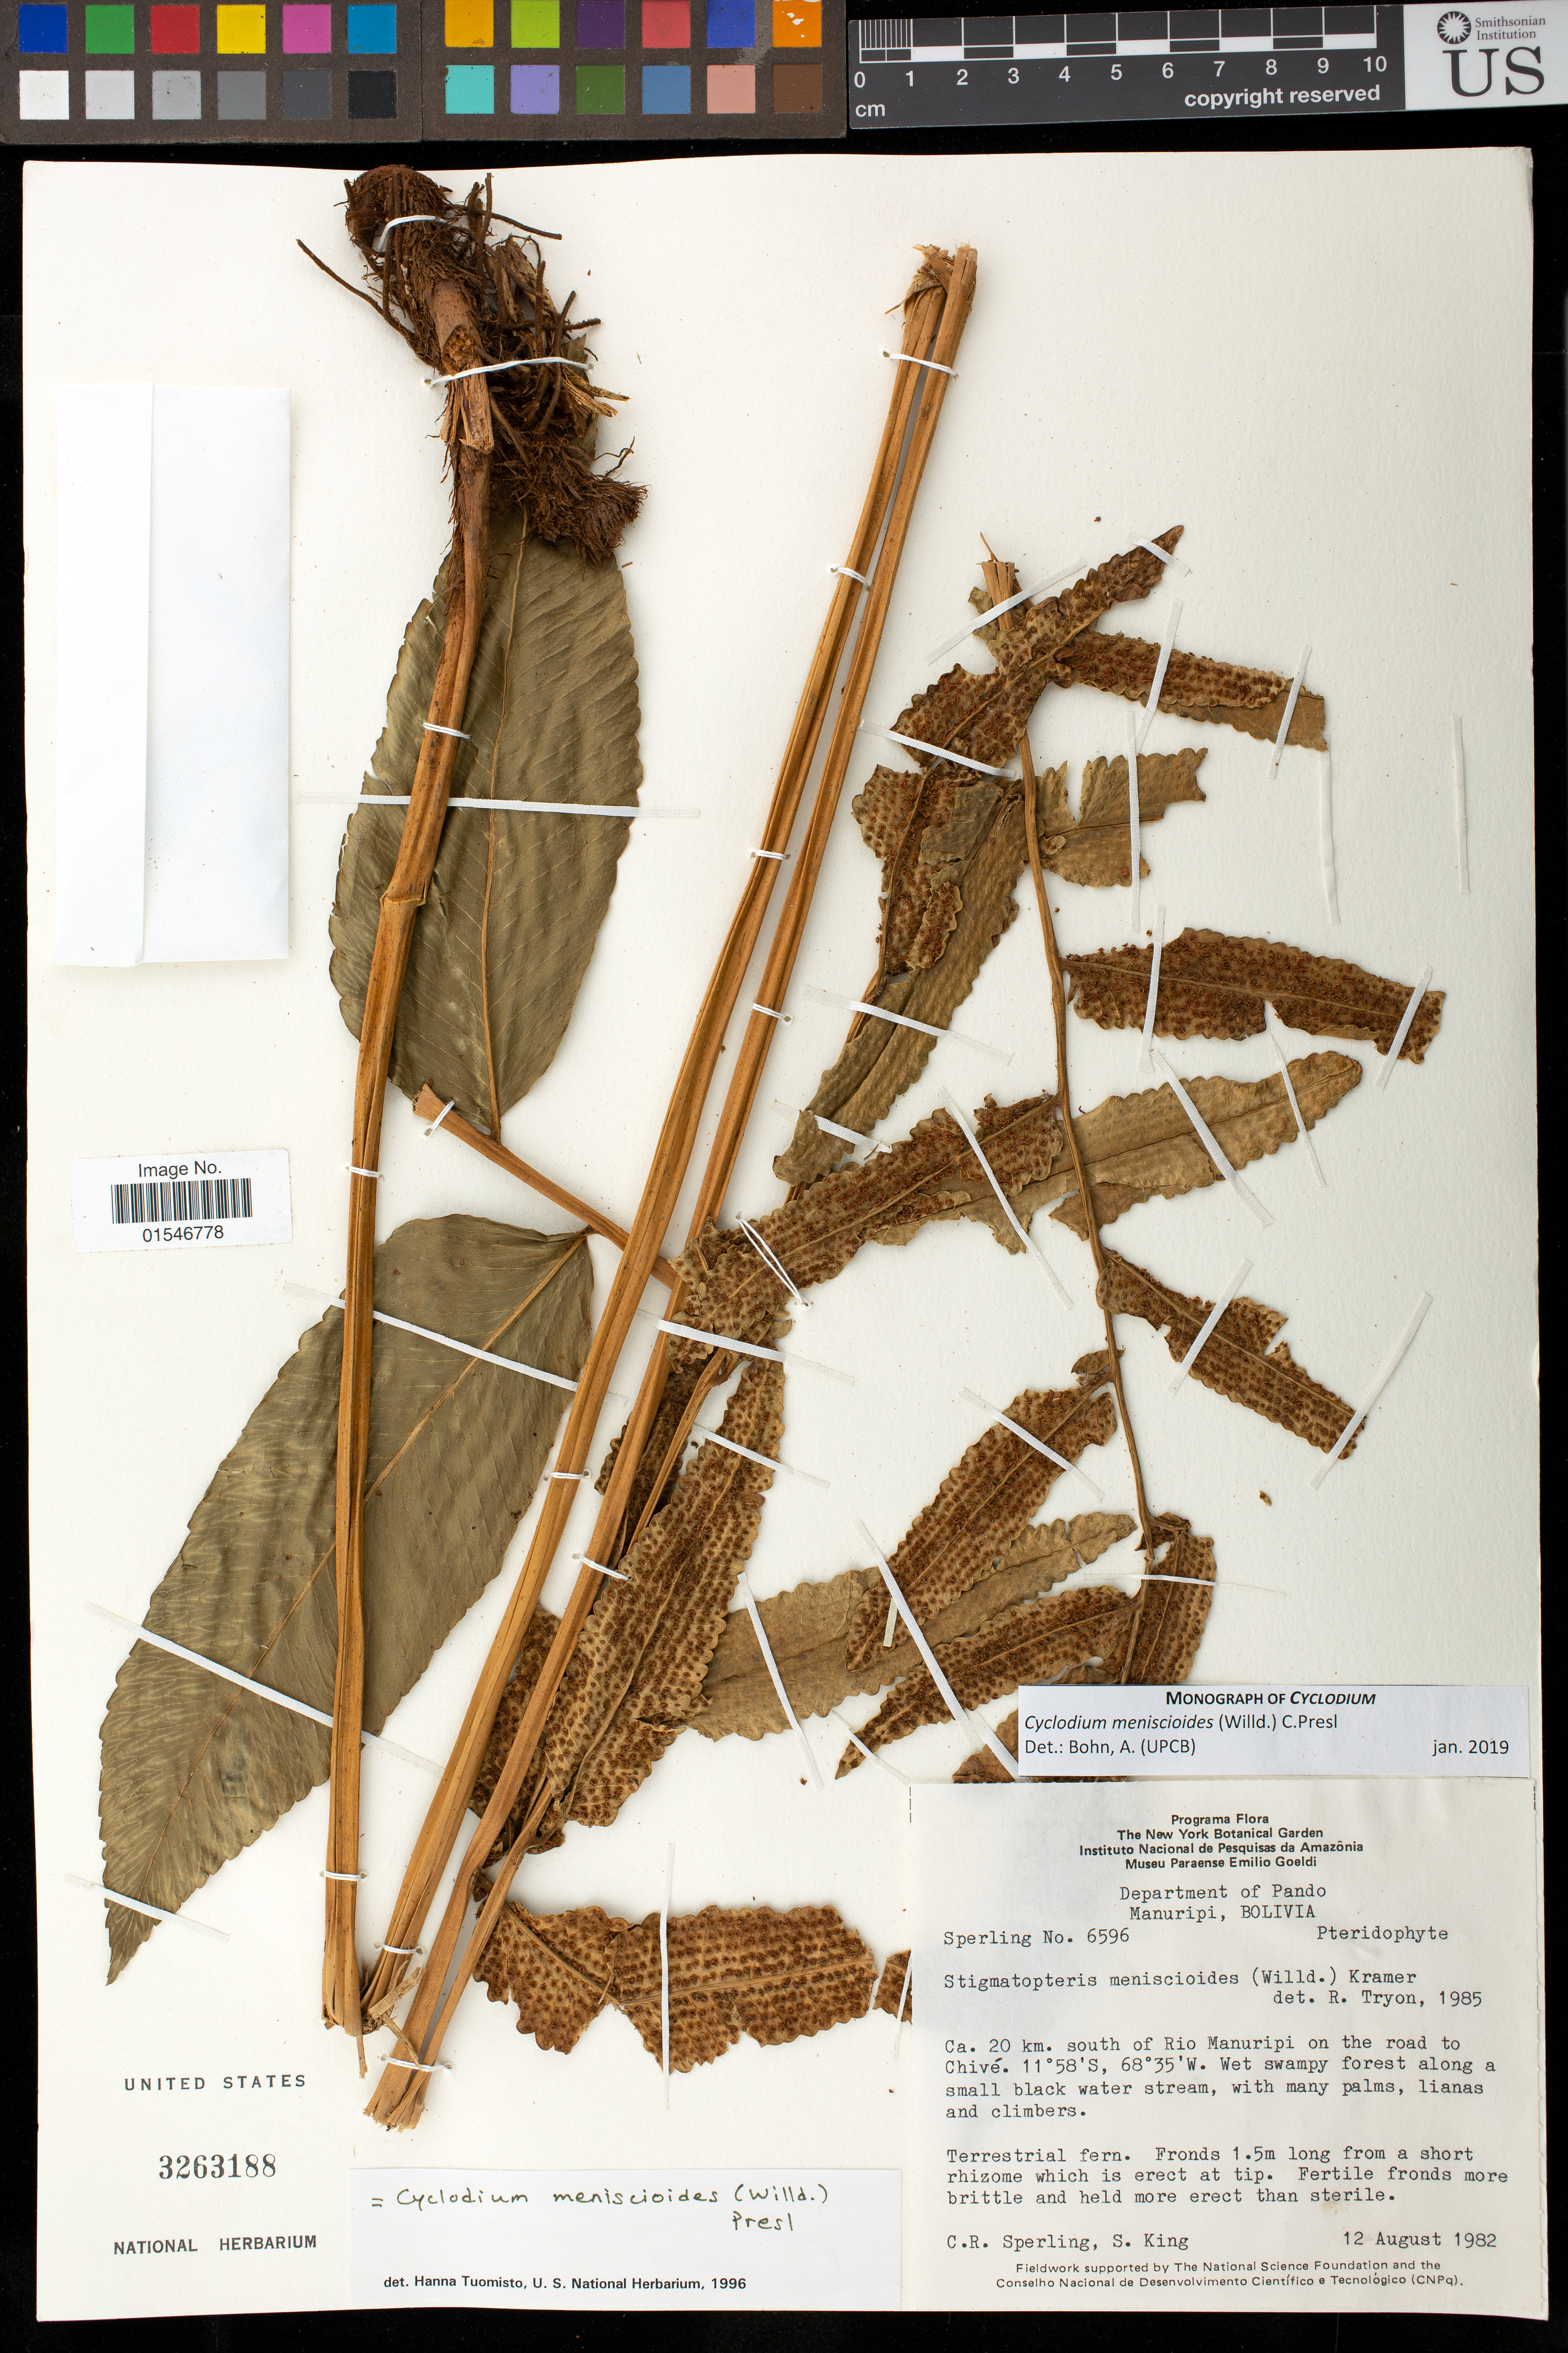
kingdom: Plantae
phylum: Tracheophyta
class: Polypodiopsida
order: Polypodiales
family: Dryopteridaceae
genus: Cyclodium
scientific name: Cyclodium meniscioides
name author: (Willd.) C. Presl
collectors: C. R. Sperling & S. King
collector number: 6596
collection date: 1982-08-12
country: Bolivia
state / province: Pando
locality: Department of Pando. Manuripi, Bolivia. Ca. 20 km. south of Rio Manuripi on the road to Chive.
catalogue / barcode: US 3263188